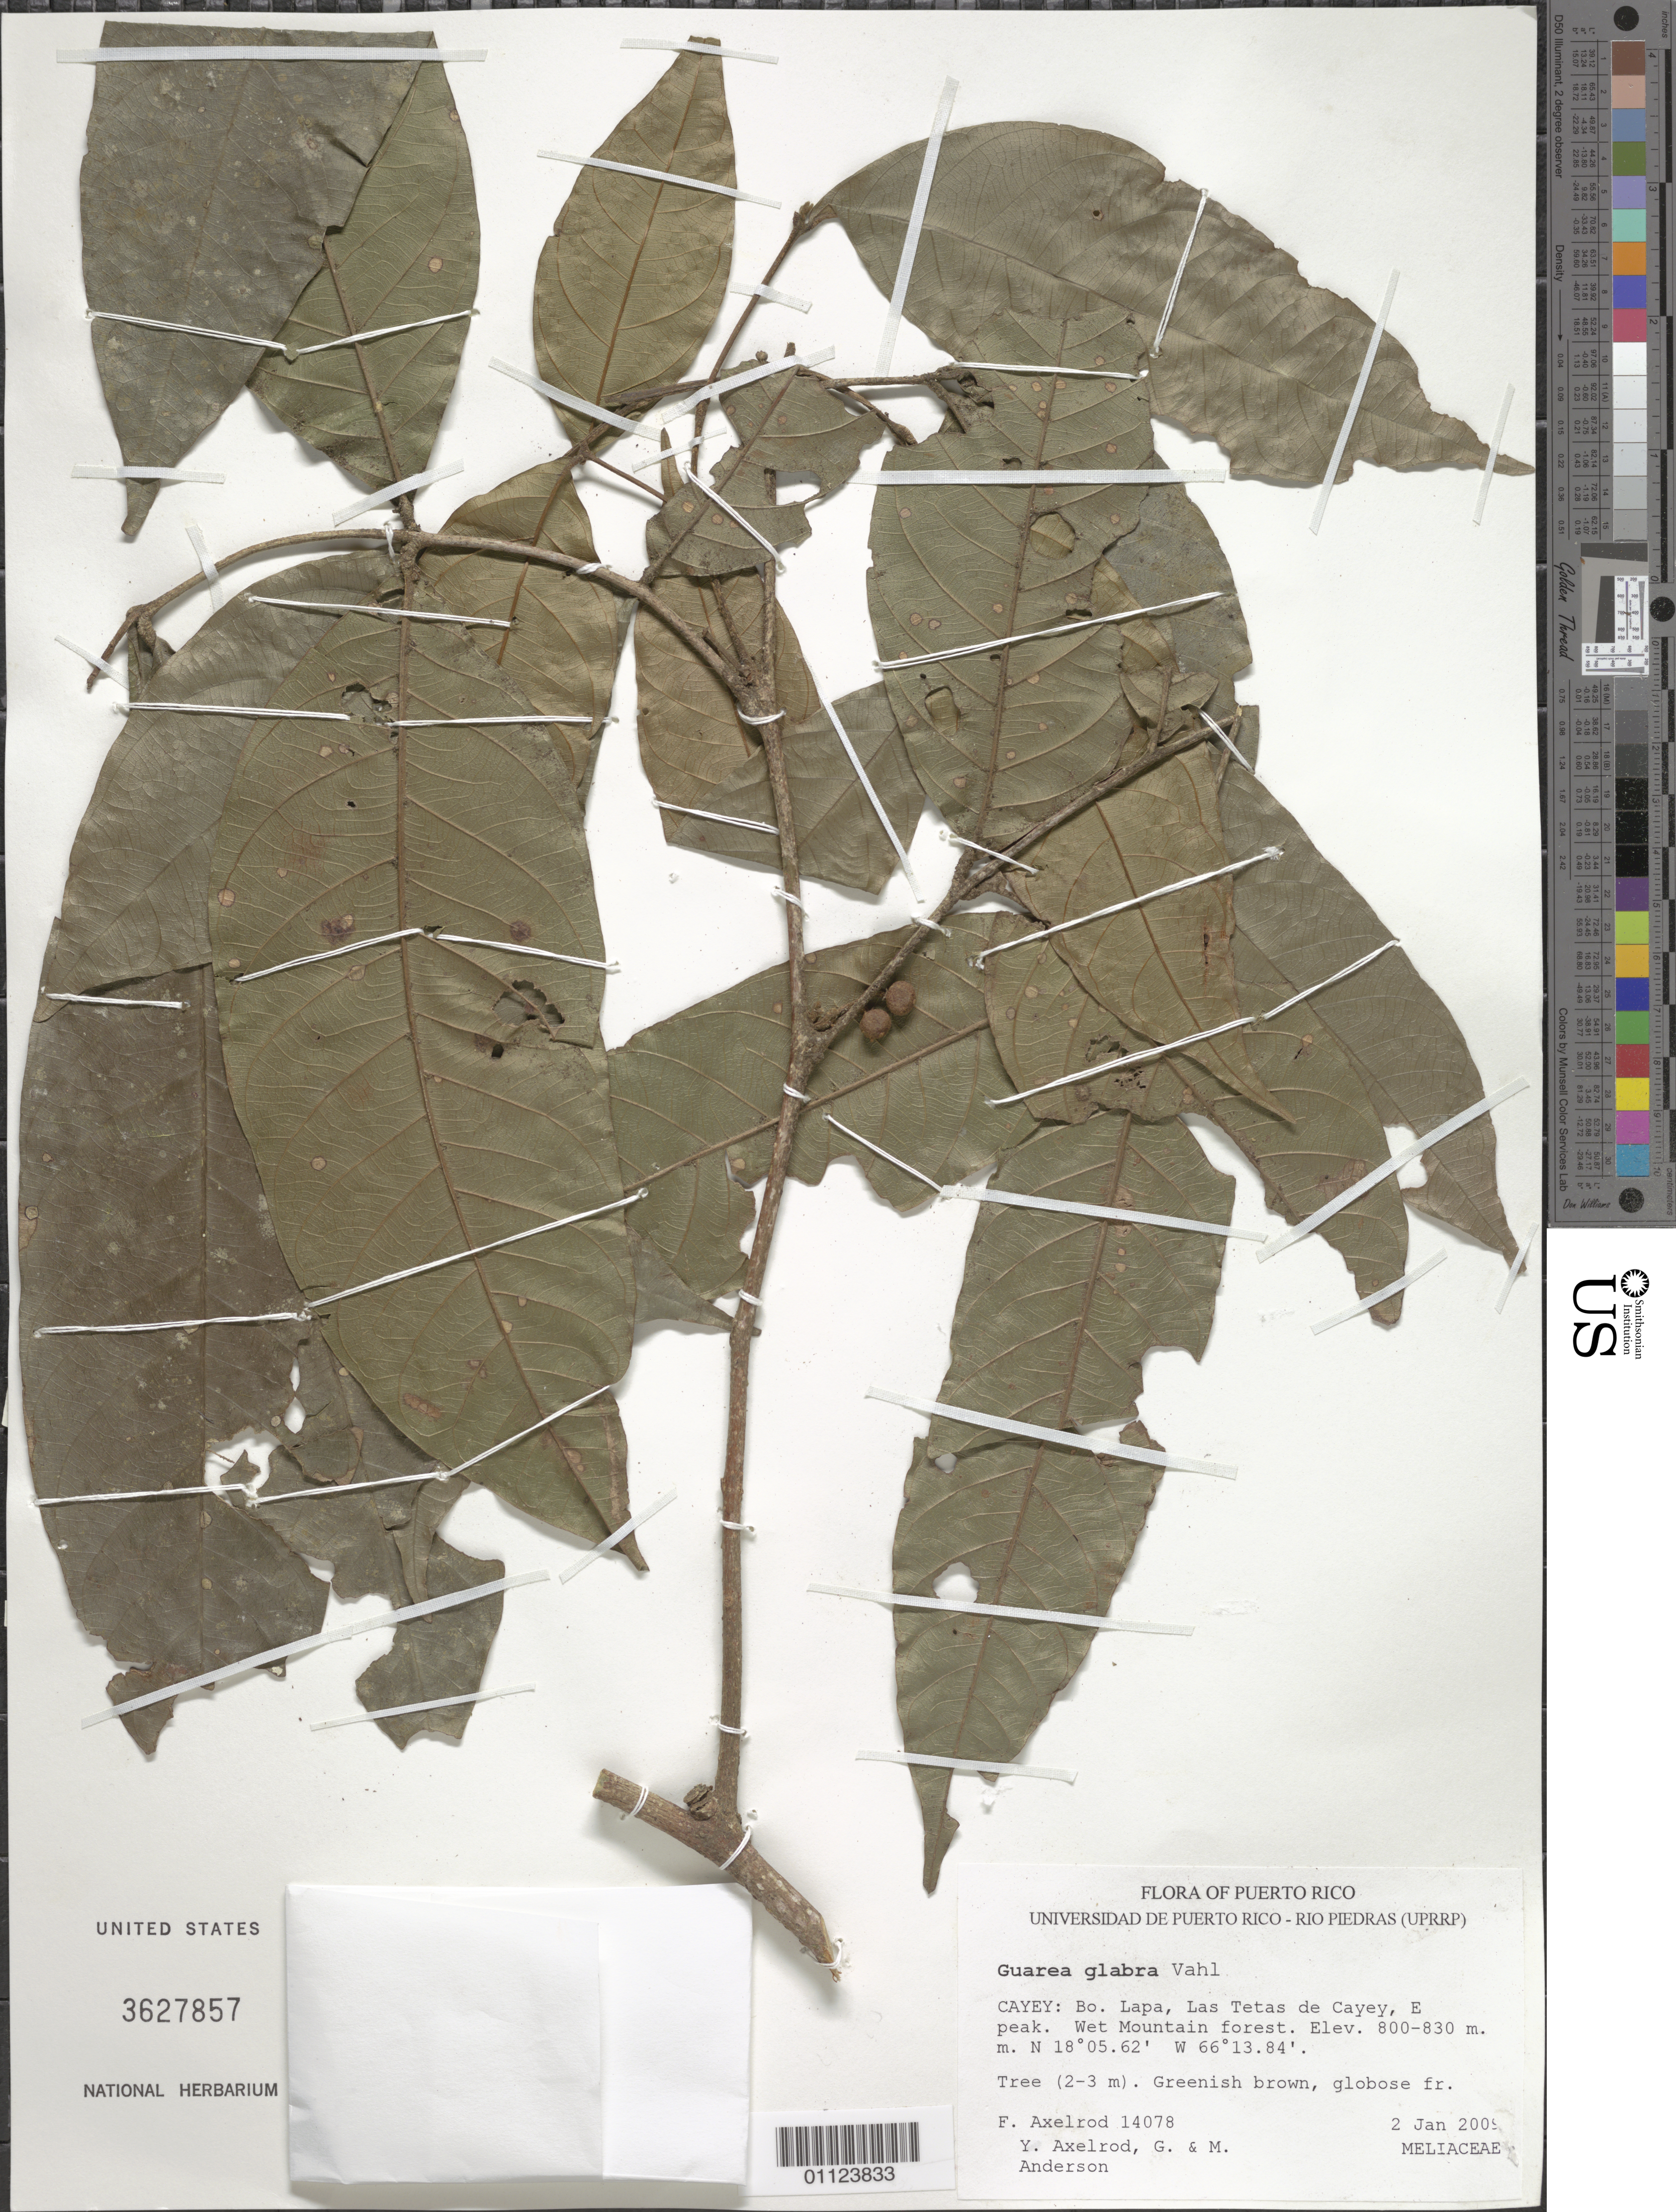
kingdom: Plantae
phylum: Tracheophyta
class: Magnoliopsida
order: Sapindales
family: Meliaceae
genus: Guarea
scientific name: Guarea glabra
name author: Vahl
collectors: F. S. Axelrod, Y. Axelrod, G. Anderson & M. Anderson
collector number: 14078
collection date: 2009-01-02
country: Puerto Rico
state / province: Cayey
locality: Bo. Lapa, Las Tetas de Cayey, E peak.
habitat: Wet mountain forest.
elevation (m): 800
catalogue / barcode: US 3627857